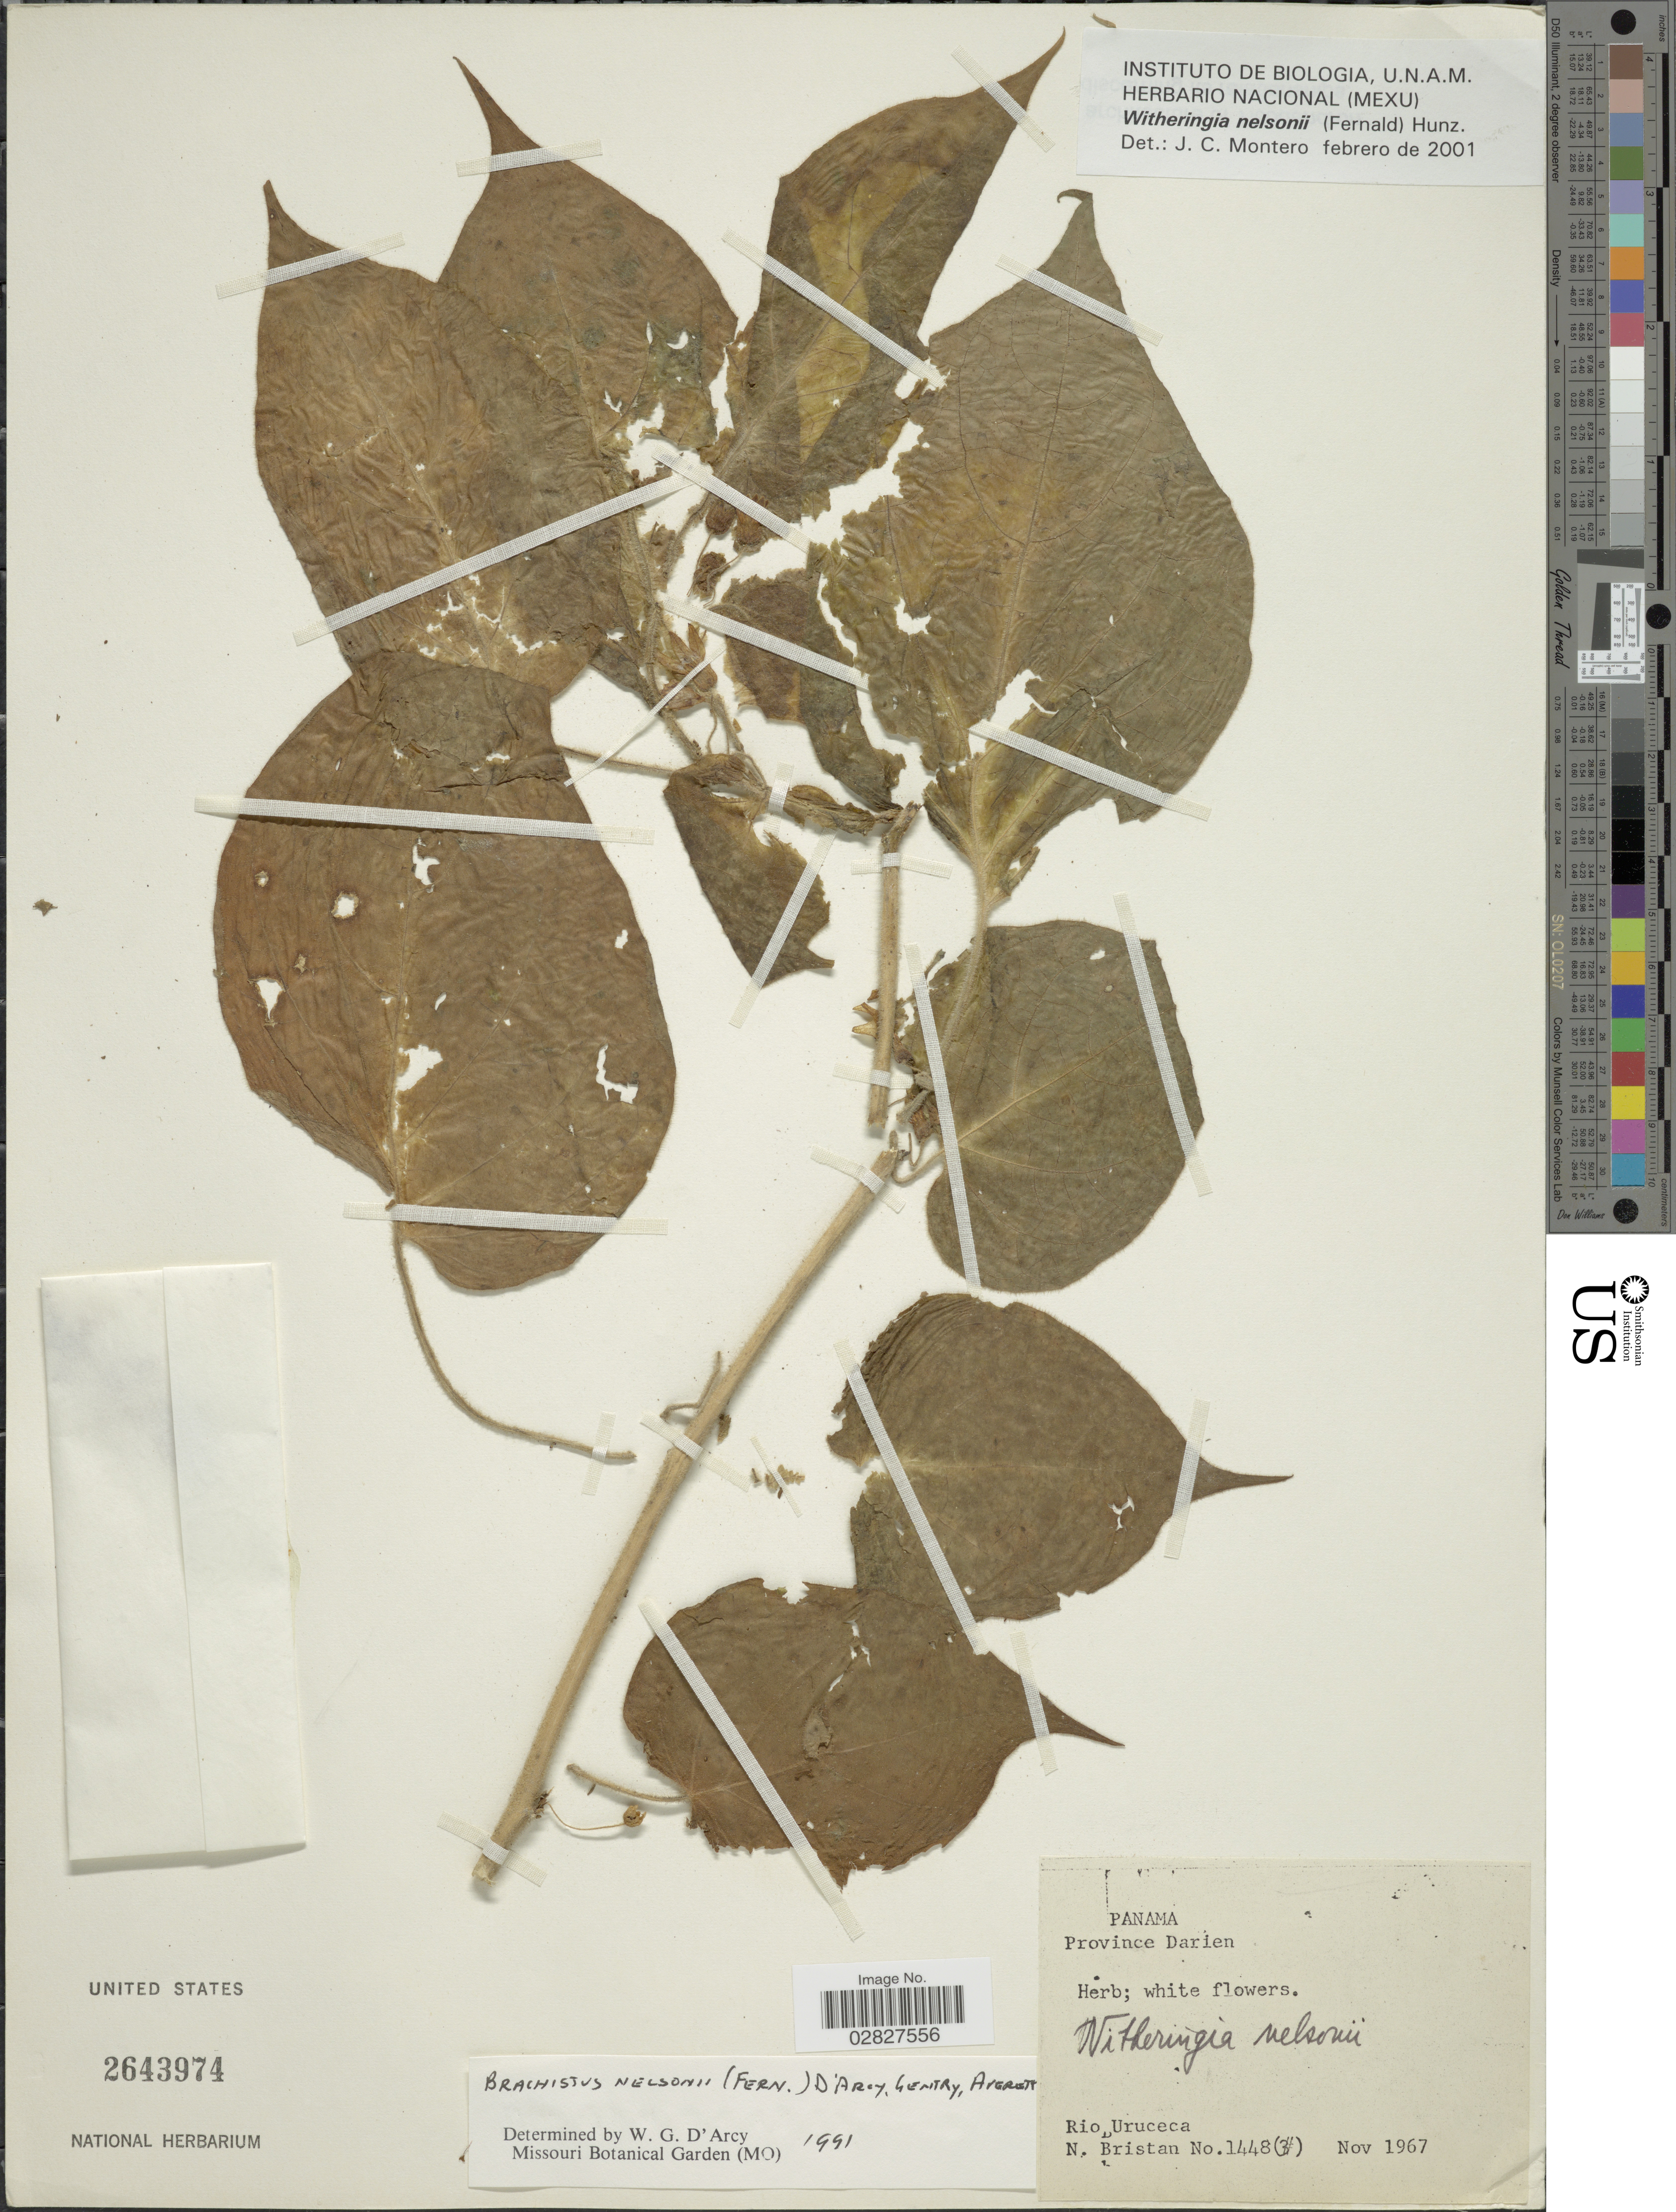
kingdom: Plantae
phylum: Tracheophyta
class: Magnoliopsida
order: Solanales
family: Solanaceae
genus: Witheringia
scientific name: Witheringia nelsonii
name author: (Fernald) Hunz.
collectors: N. Bristan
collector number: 1448(3)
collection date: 1967-11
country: Panama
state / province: Darién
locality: Rio Uruceca.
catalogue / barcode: US 2643974